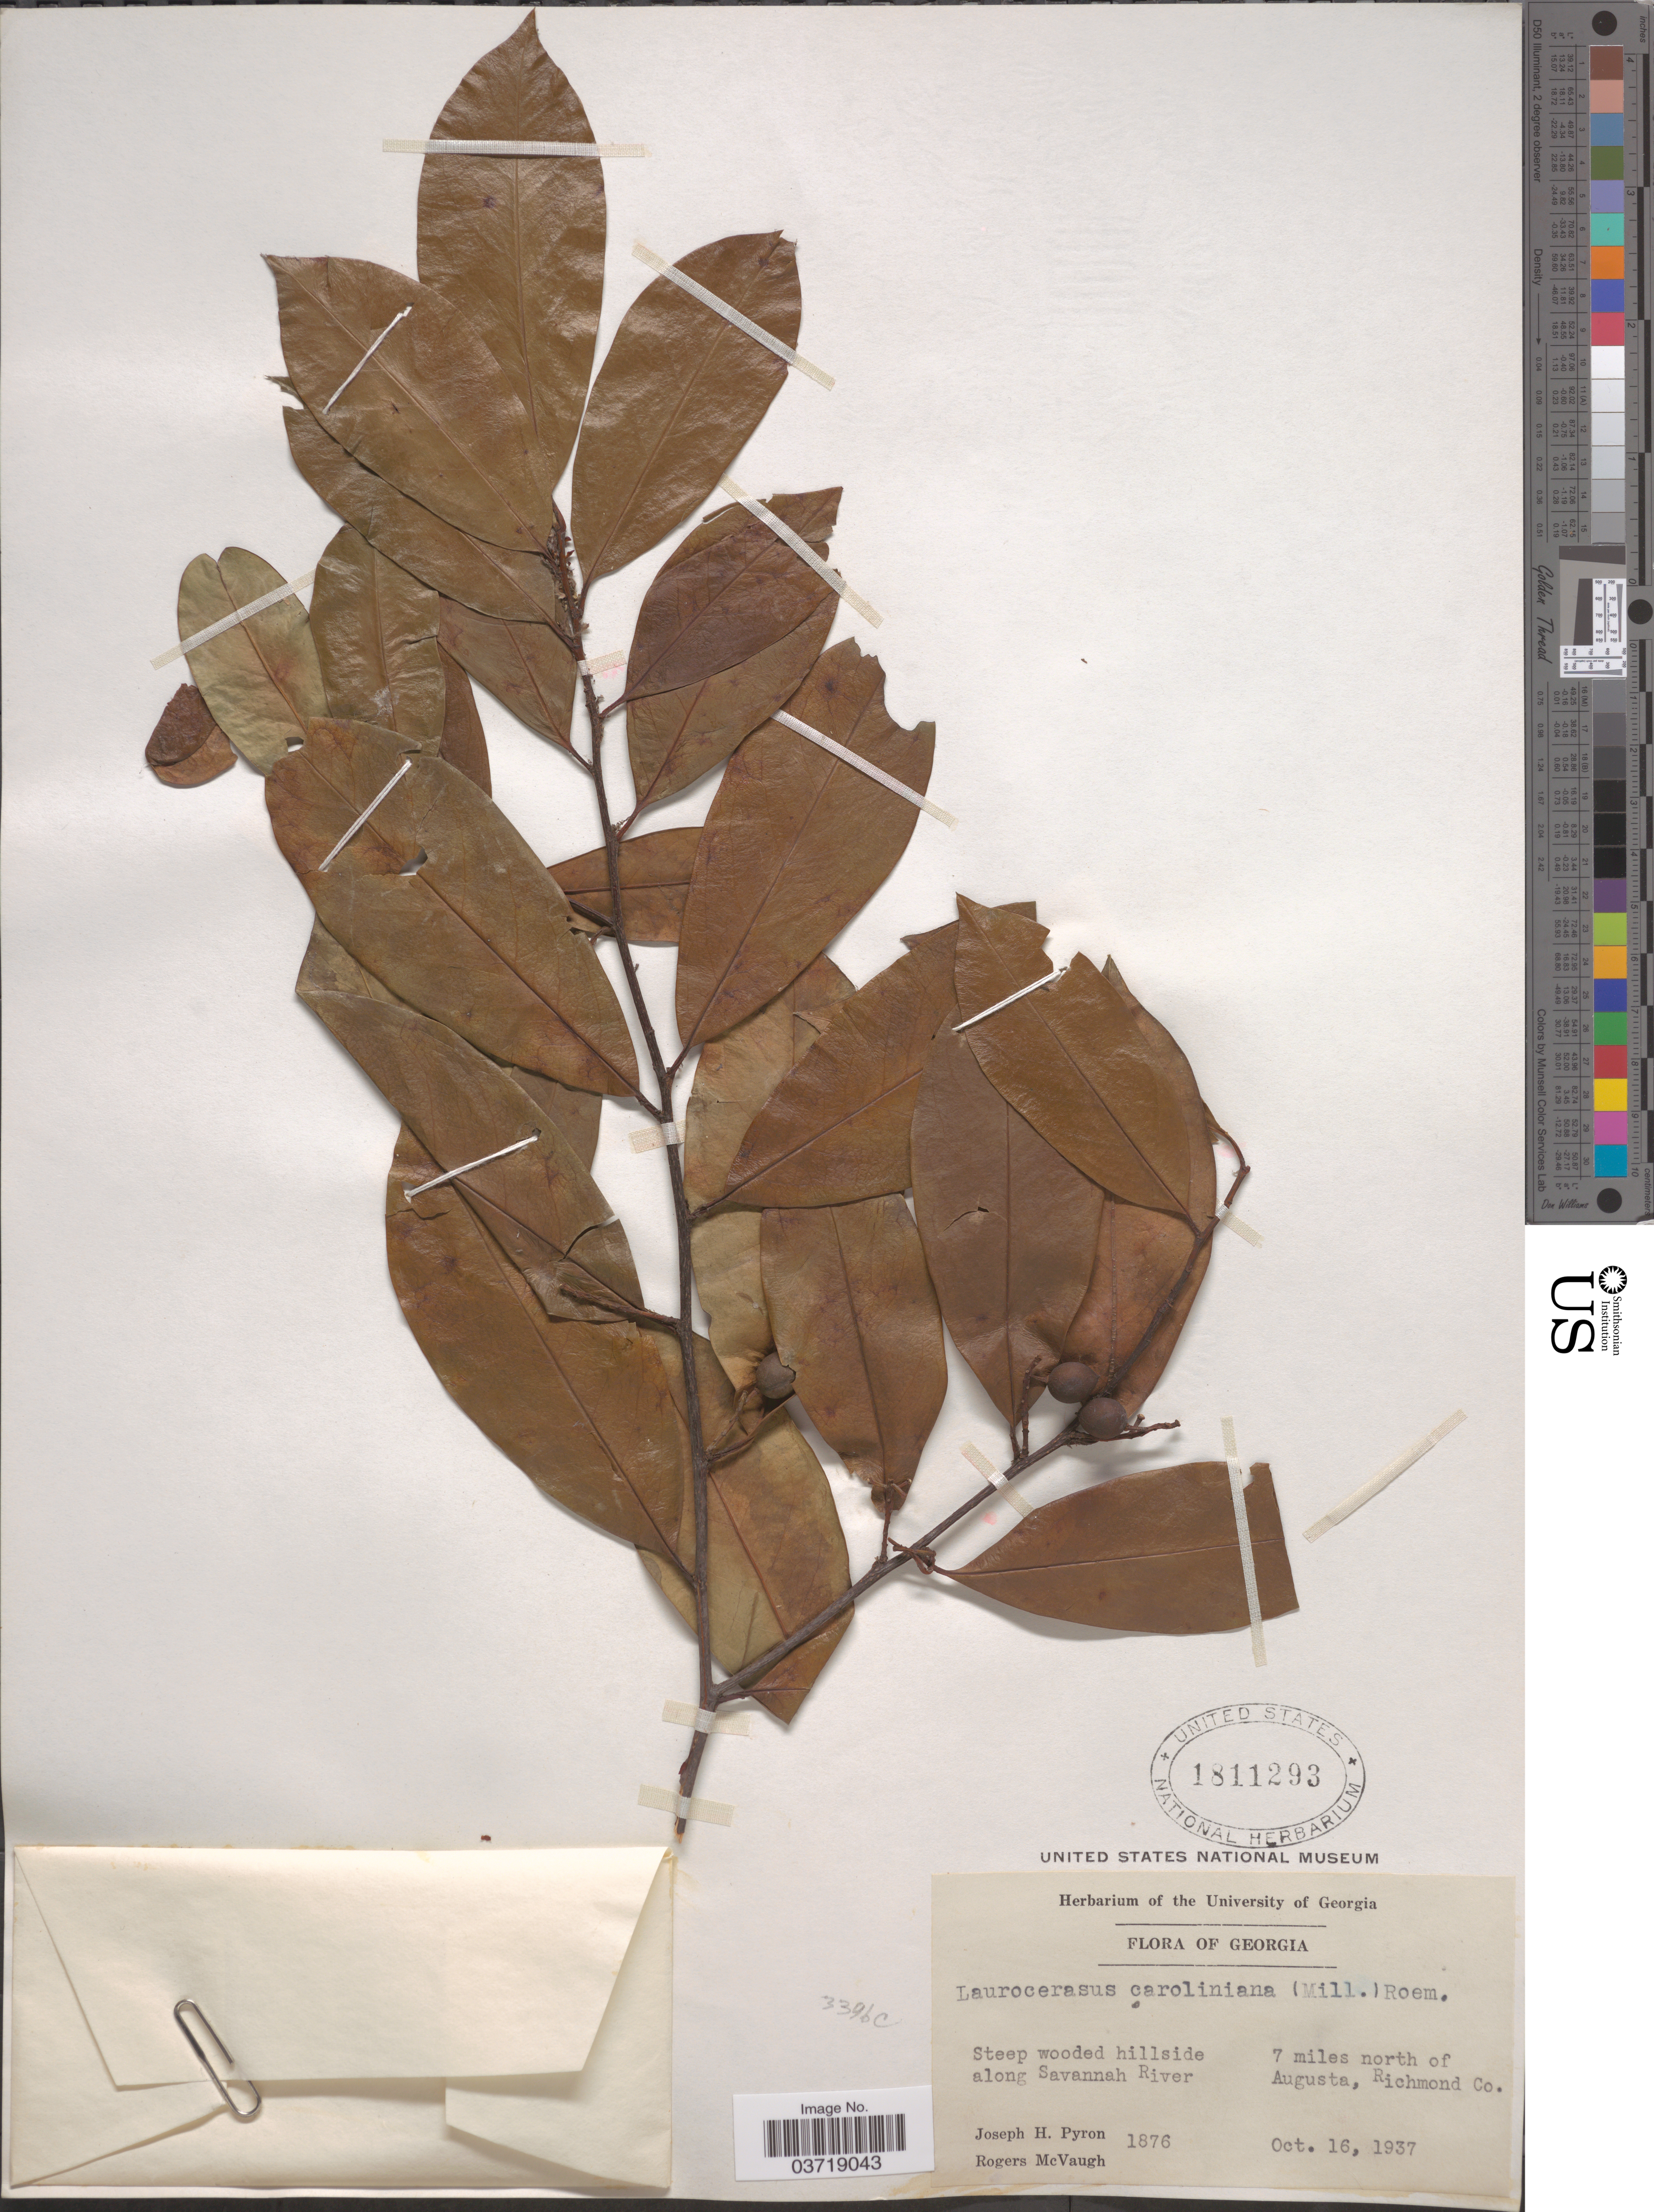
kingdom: Plantae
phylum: Tracheophyta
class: Magnoliopsida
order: Rosales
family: Rosaceae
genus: Prunus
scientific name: Prunus caroliniana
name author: (Mill.) Aiton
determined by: Strong, Mark T., (BOT), Smithsonian Institution - National Museum of Natural History (UNITED STATES)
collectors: J. H. Pyron & R. McVaugh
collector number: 1876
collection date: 1937-10-16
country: United States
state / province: Georgia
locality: Along Savannah River. 7 miles north of Augusta, Richmond Co.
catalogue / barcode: US 1811293